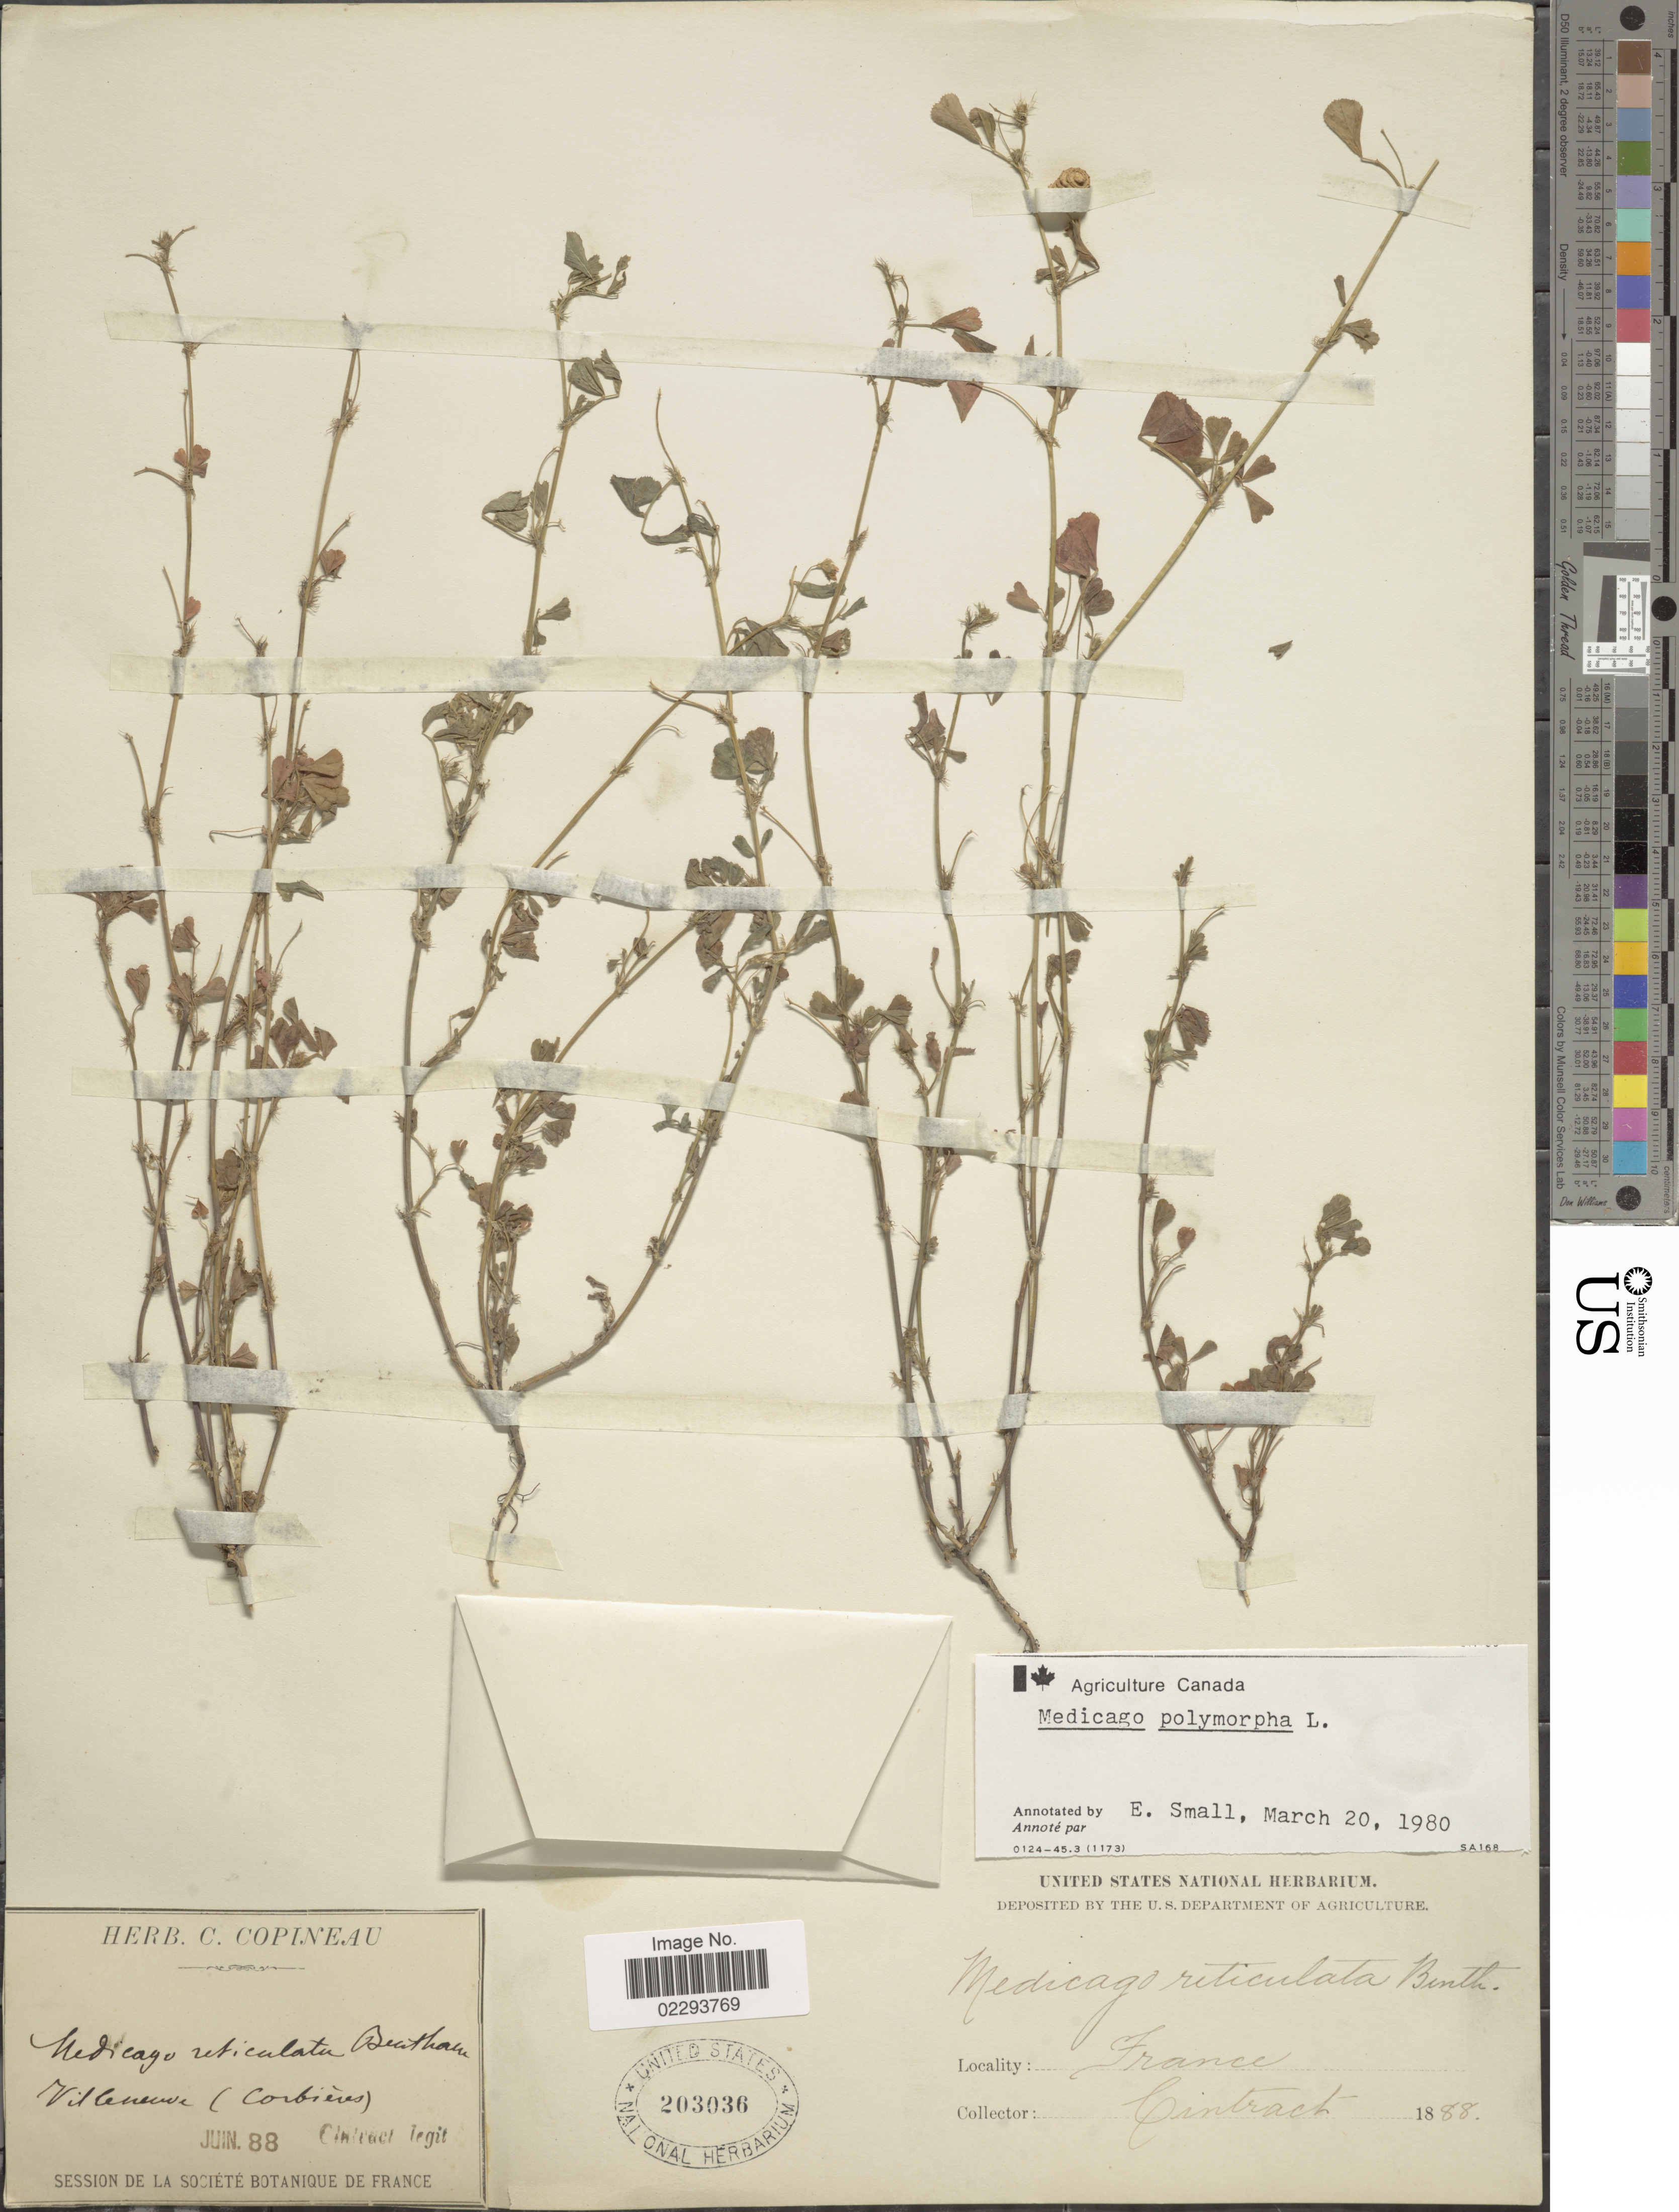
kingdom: Plantae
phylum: Tracheophyta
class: Magnoliopsida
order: Fabales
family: Fabaceae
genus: Medicago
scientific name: Medicago polymorpha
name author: L.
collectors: Cintract, --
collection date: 1888-06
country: France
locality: France, Villenieuve (Corbieres).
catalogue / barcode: US 203036